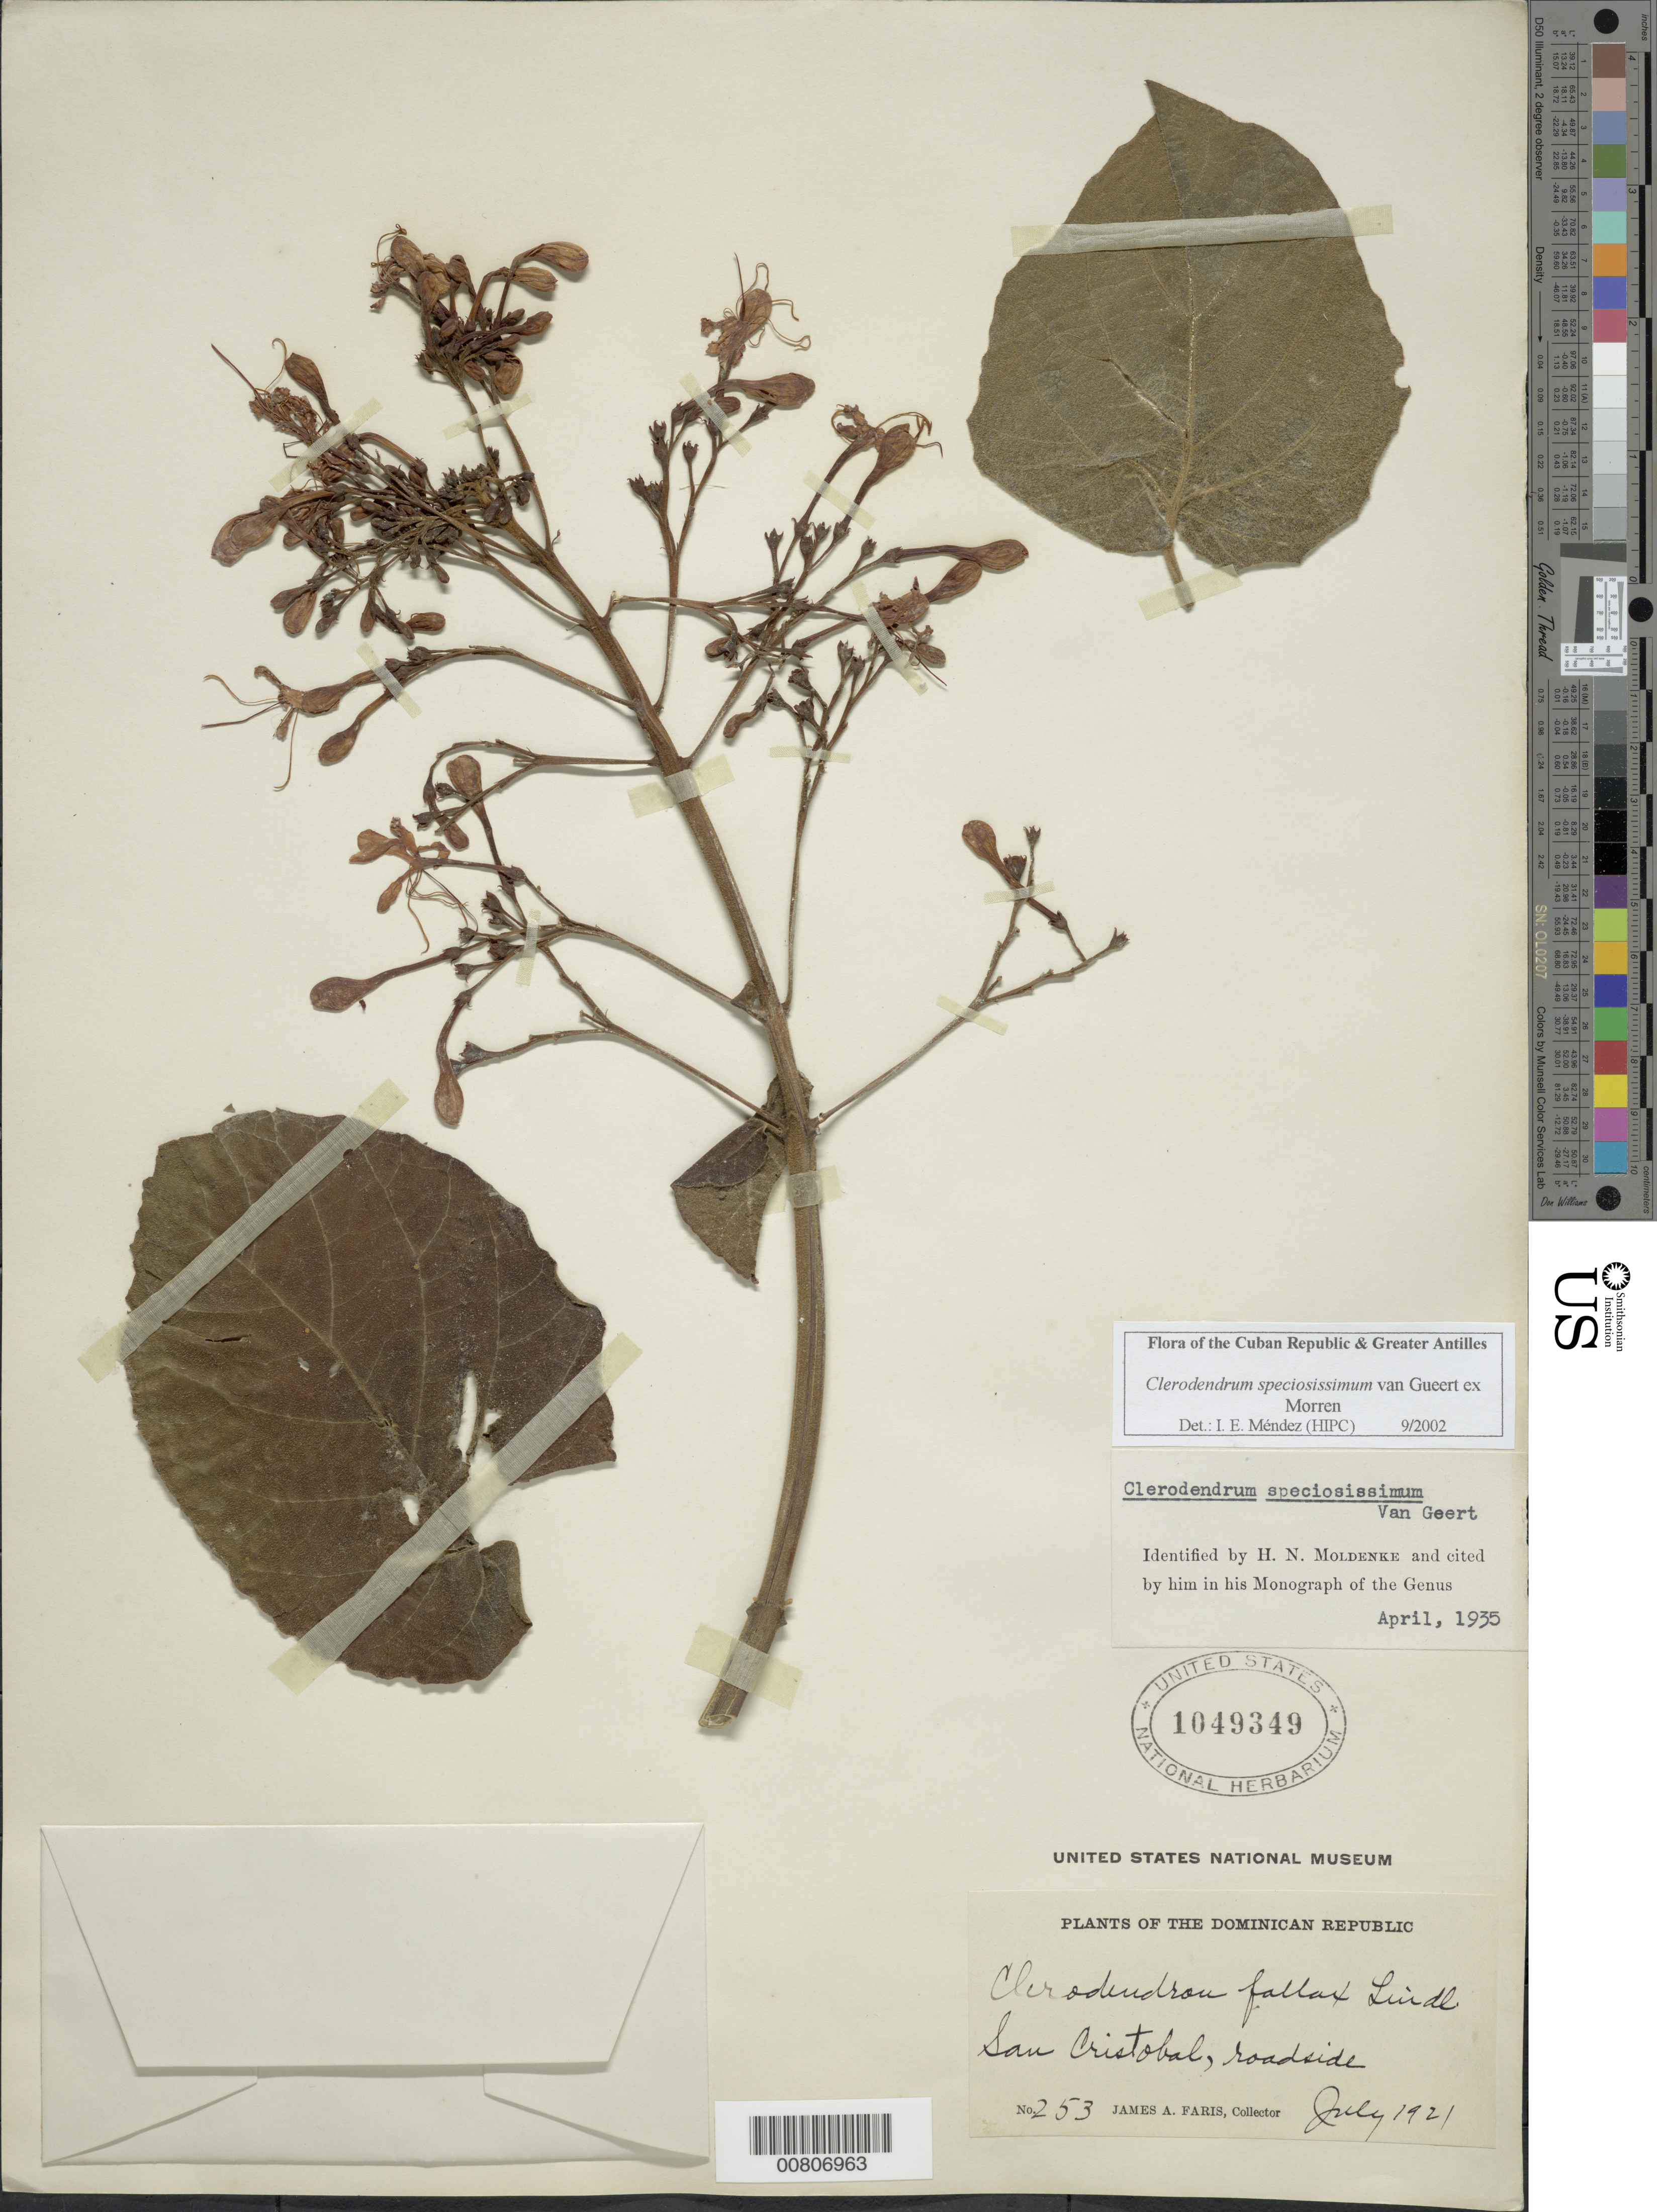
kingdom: Plantae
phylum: Tracheophyta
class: Magnoliopsida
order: Lamiales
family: Lamiaceae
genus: Clerodendrum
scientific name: Clerodendrum speciosissimum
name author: Drapiez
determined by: Méndez, Isidro E., (HIPC)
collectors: J. Faris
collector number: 253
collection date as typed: Jul 1921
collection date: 1921-07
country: Dominican Republic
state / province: San Cristóbal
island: Hispaniola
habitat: Roadside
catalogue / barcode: US 1049349